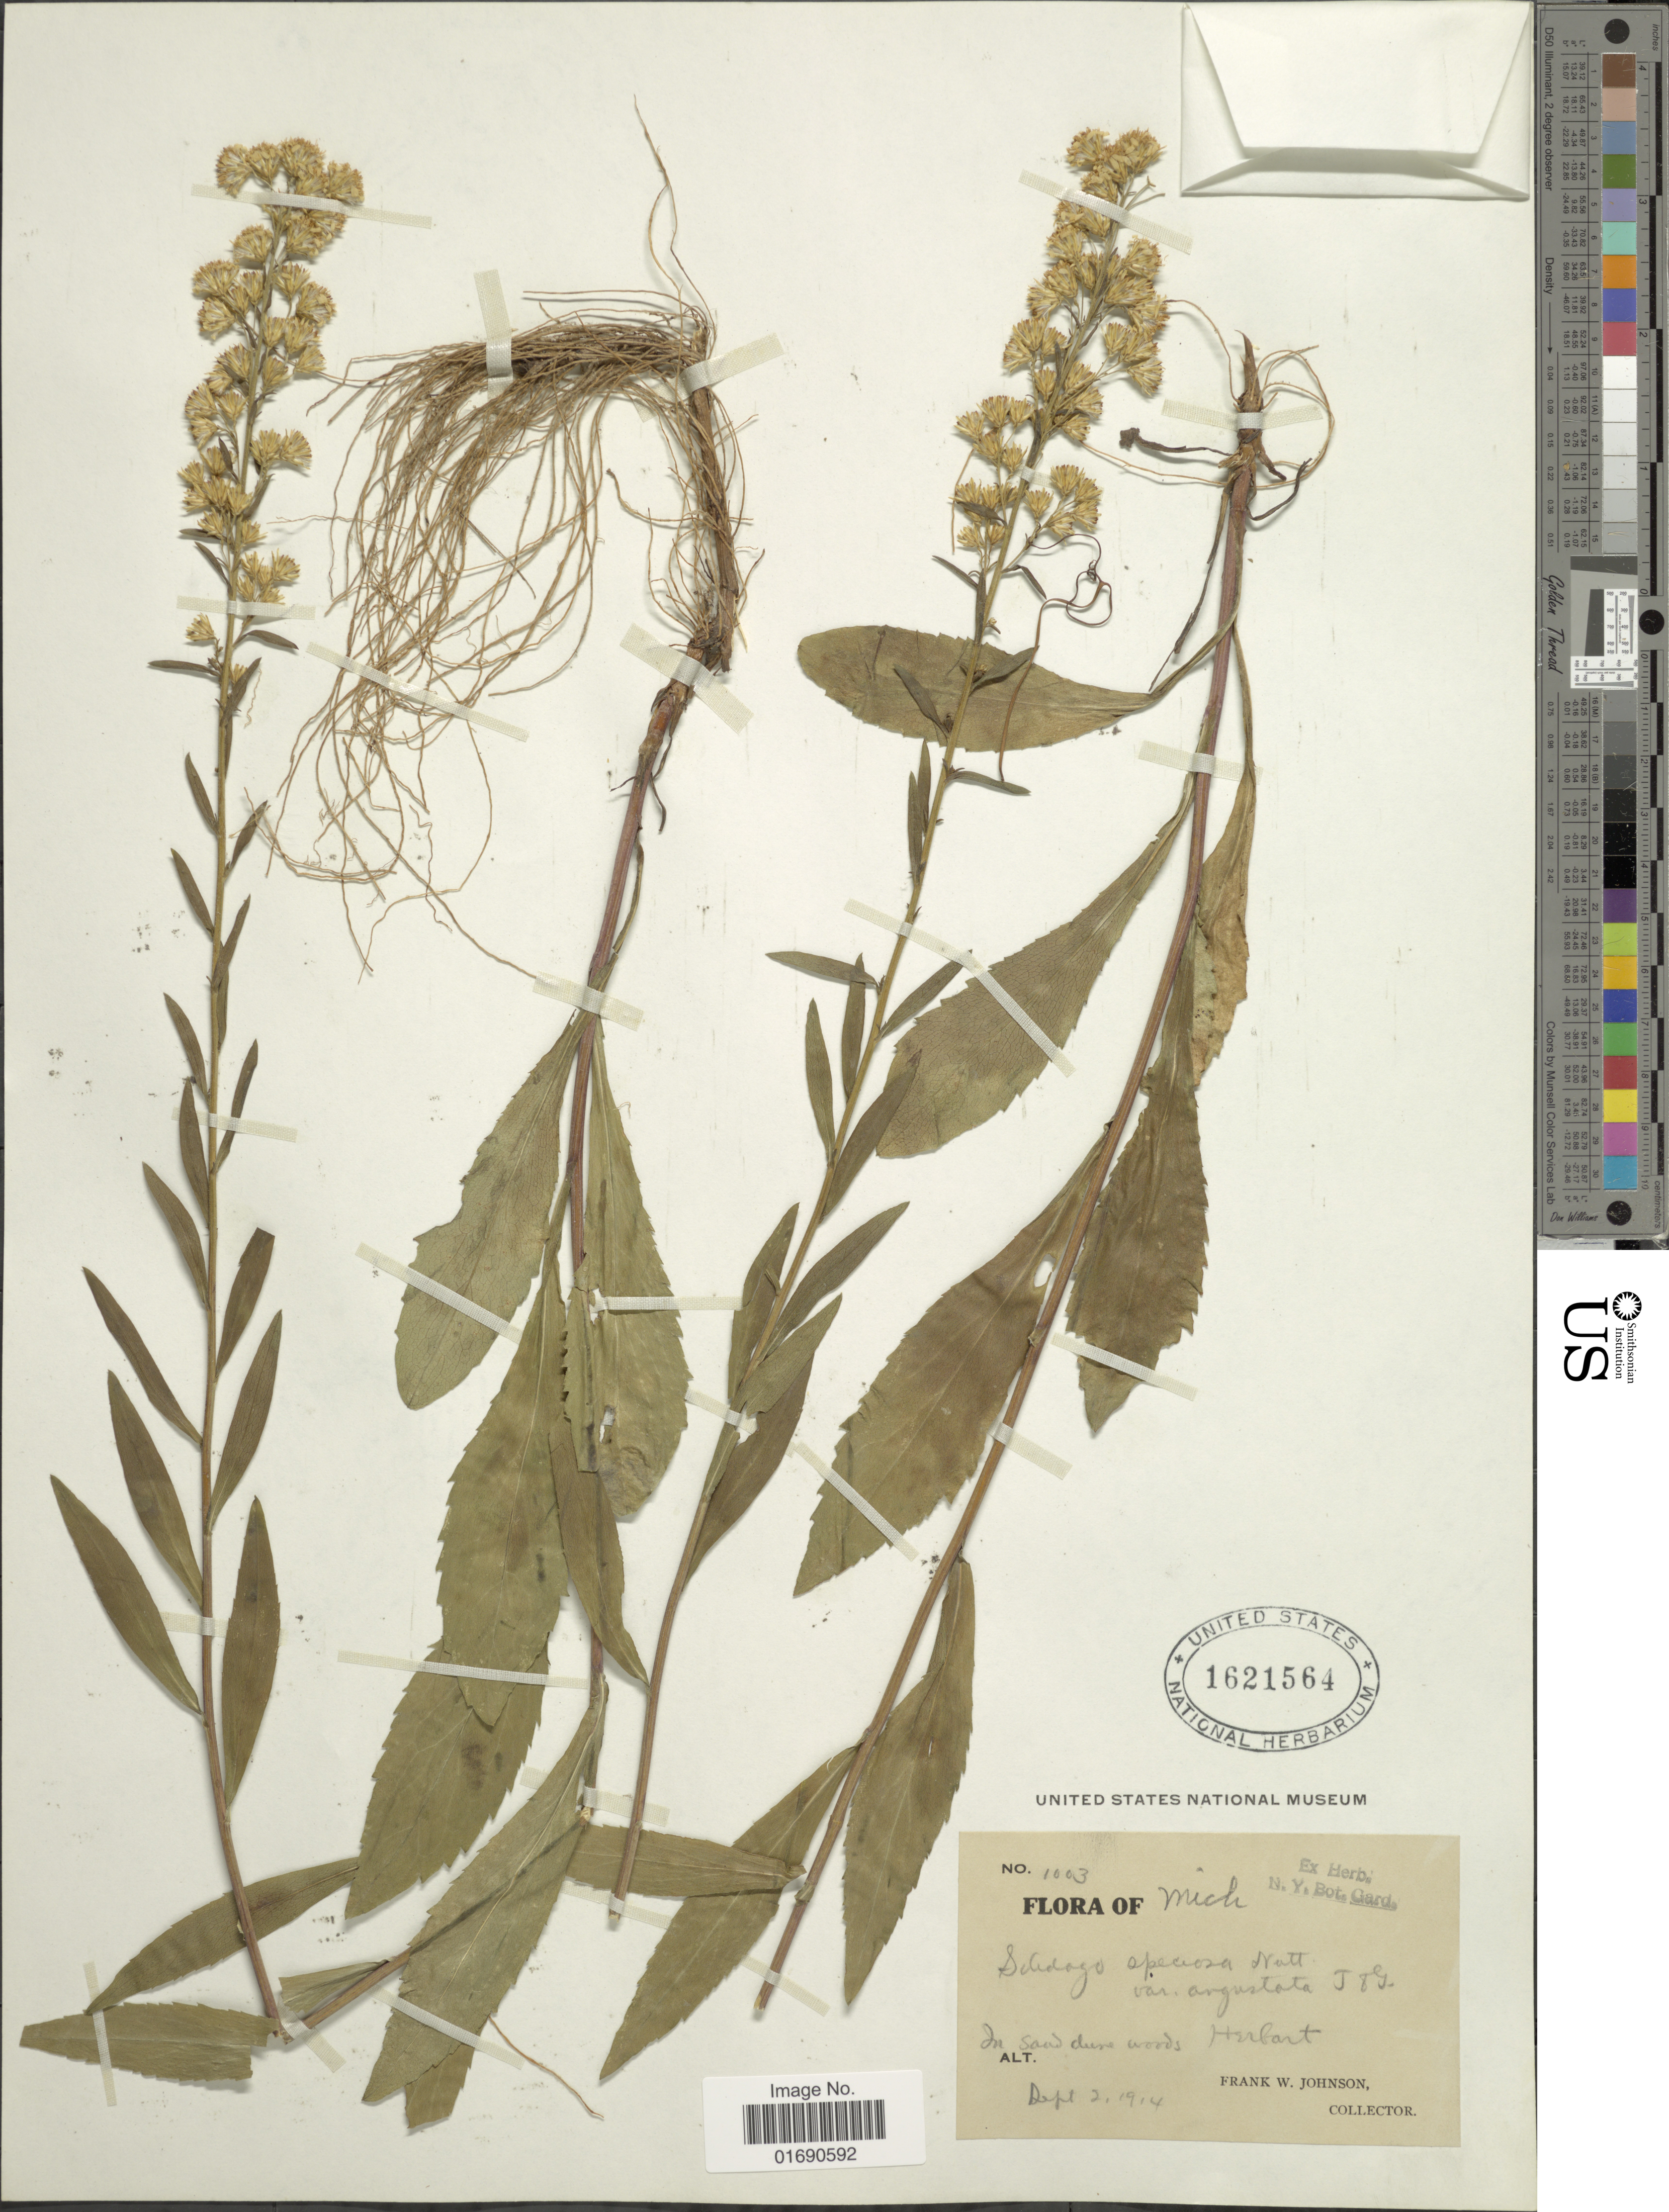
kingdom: Plantae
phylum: Tracheophyta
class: Magnoliopsida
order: Asterales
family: Asteraceae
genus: Solidago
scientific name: Solidago speciosa var. angustata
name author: Torr. & A. Gray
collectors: F. W. Johnson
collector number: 1003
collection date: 1914-09-02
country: United States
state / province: Michigan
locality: In sand dune woods Herbart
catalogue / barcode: US 1621564